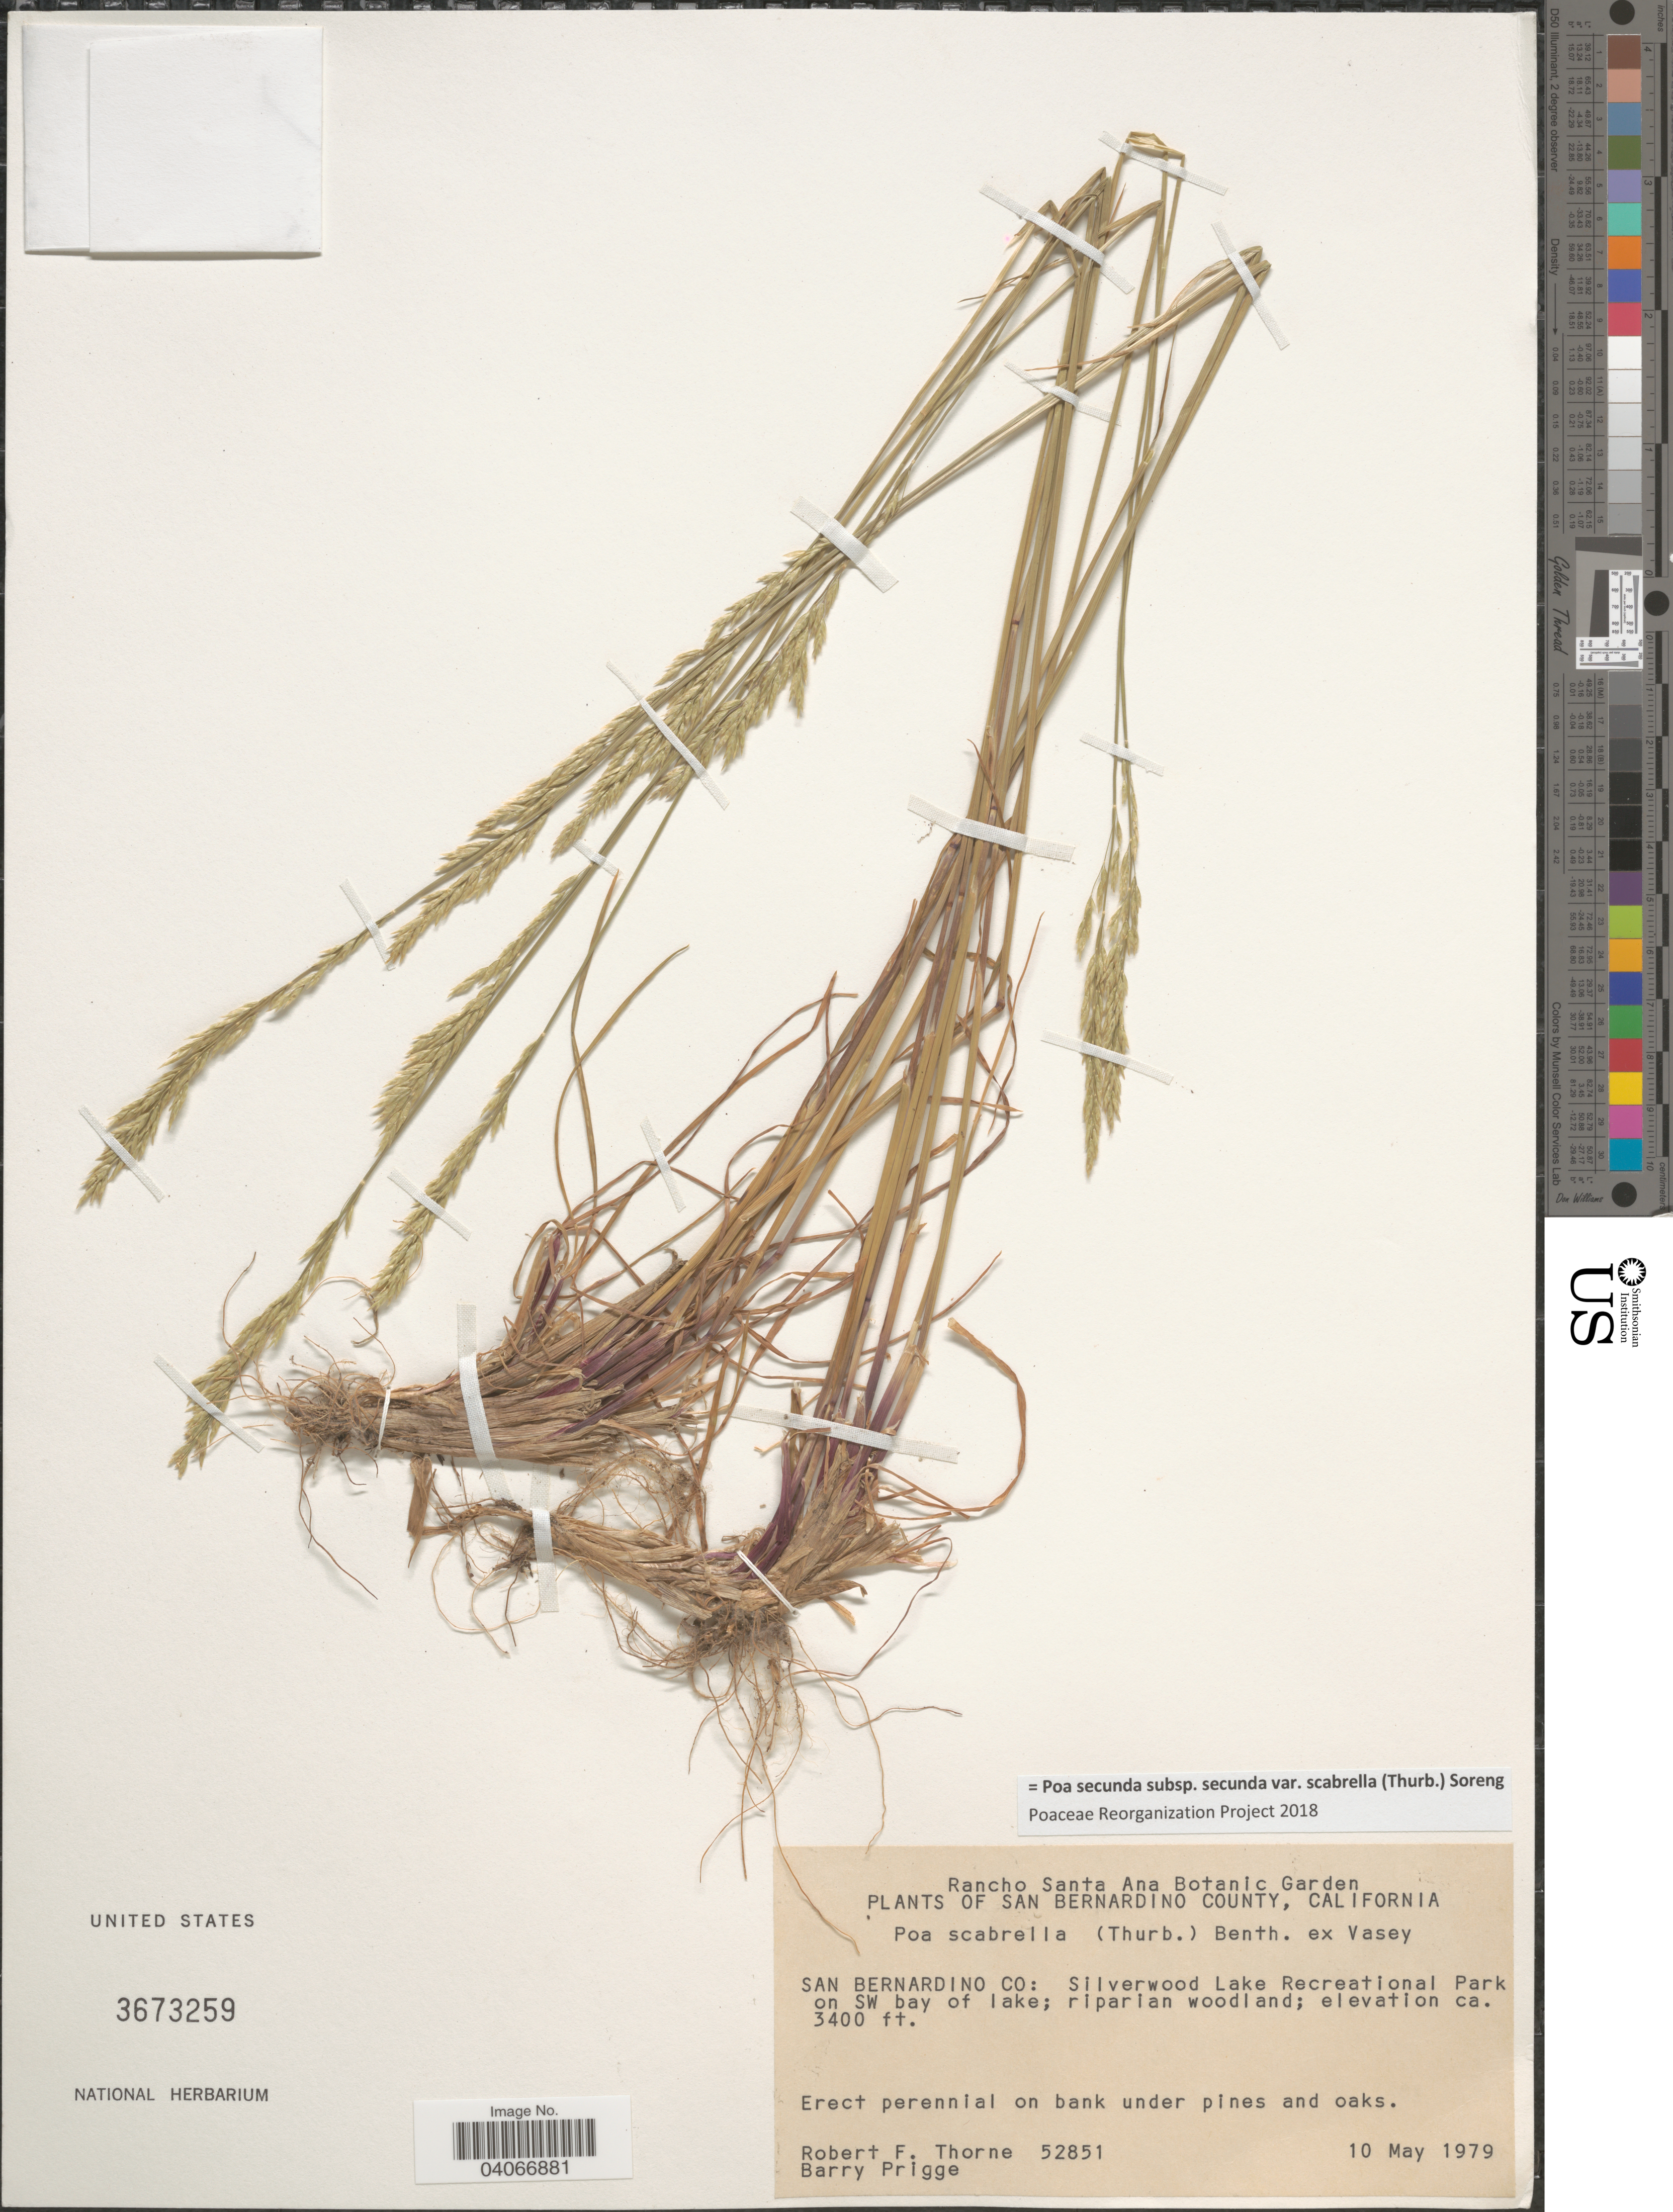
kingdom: Plantae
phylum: Tracheophyta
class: Liliopsida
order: Poales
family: Poaceae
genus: Poa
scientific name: Poa secunda subsp. secunda var. scabrella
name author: (Thurb.) Soreng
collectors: R. F. Thorne & B. Prigge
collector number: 52851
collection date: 1979-05-10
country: United States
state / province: California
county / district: San Bernardino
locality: San Bernardino County. San Bernardino Co: Silverwood Lake Recreational Park on SW bay of lake; riparian woodland.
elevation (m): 1036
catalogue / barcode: US 3673259